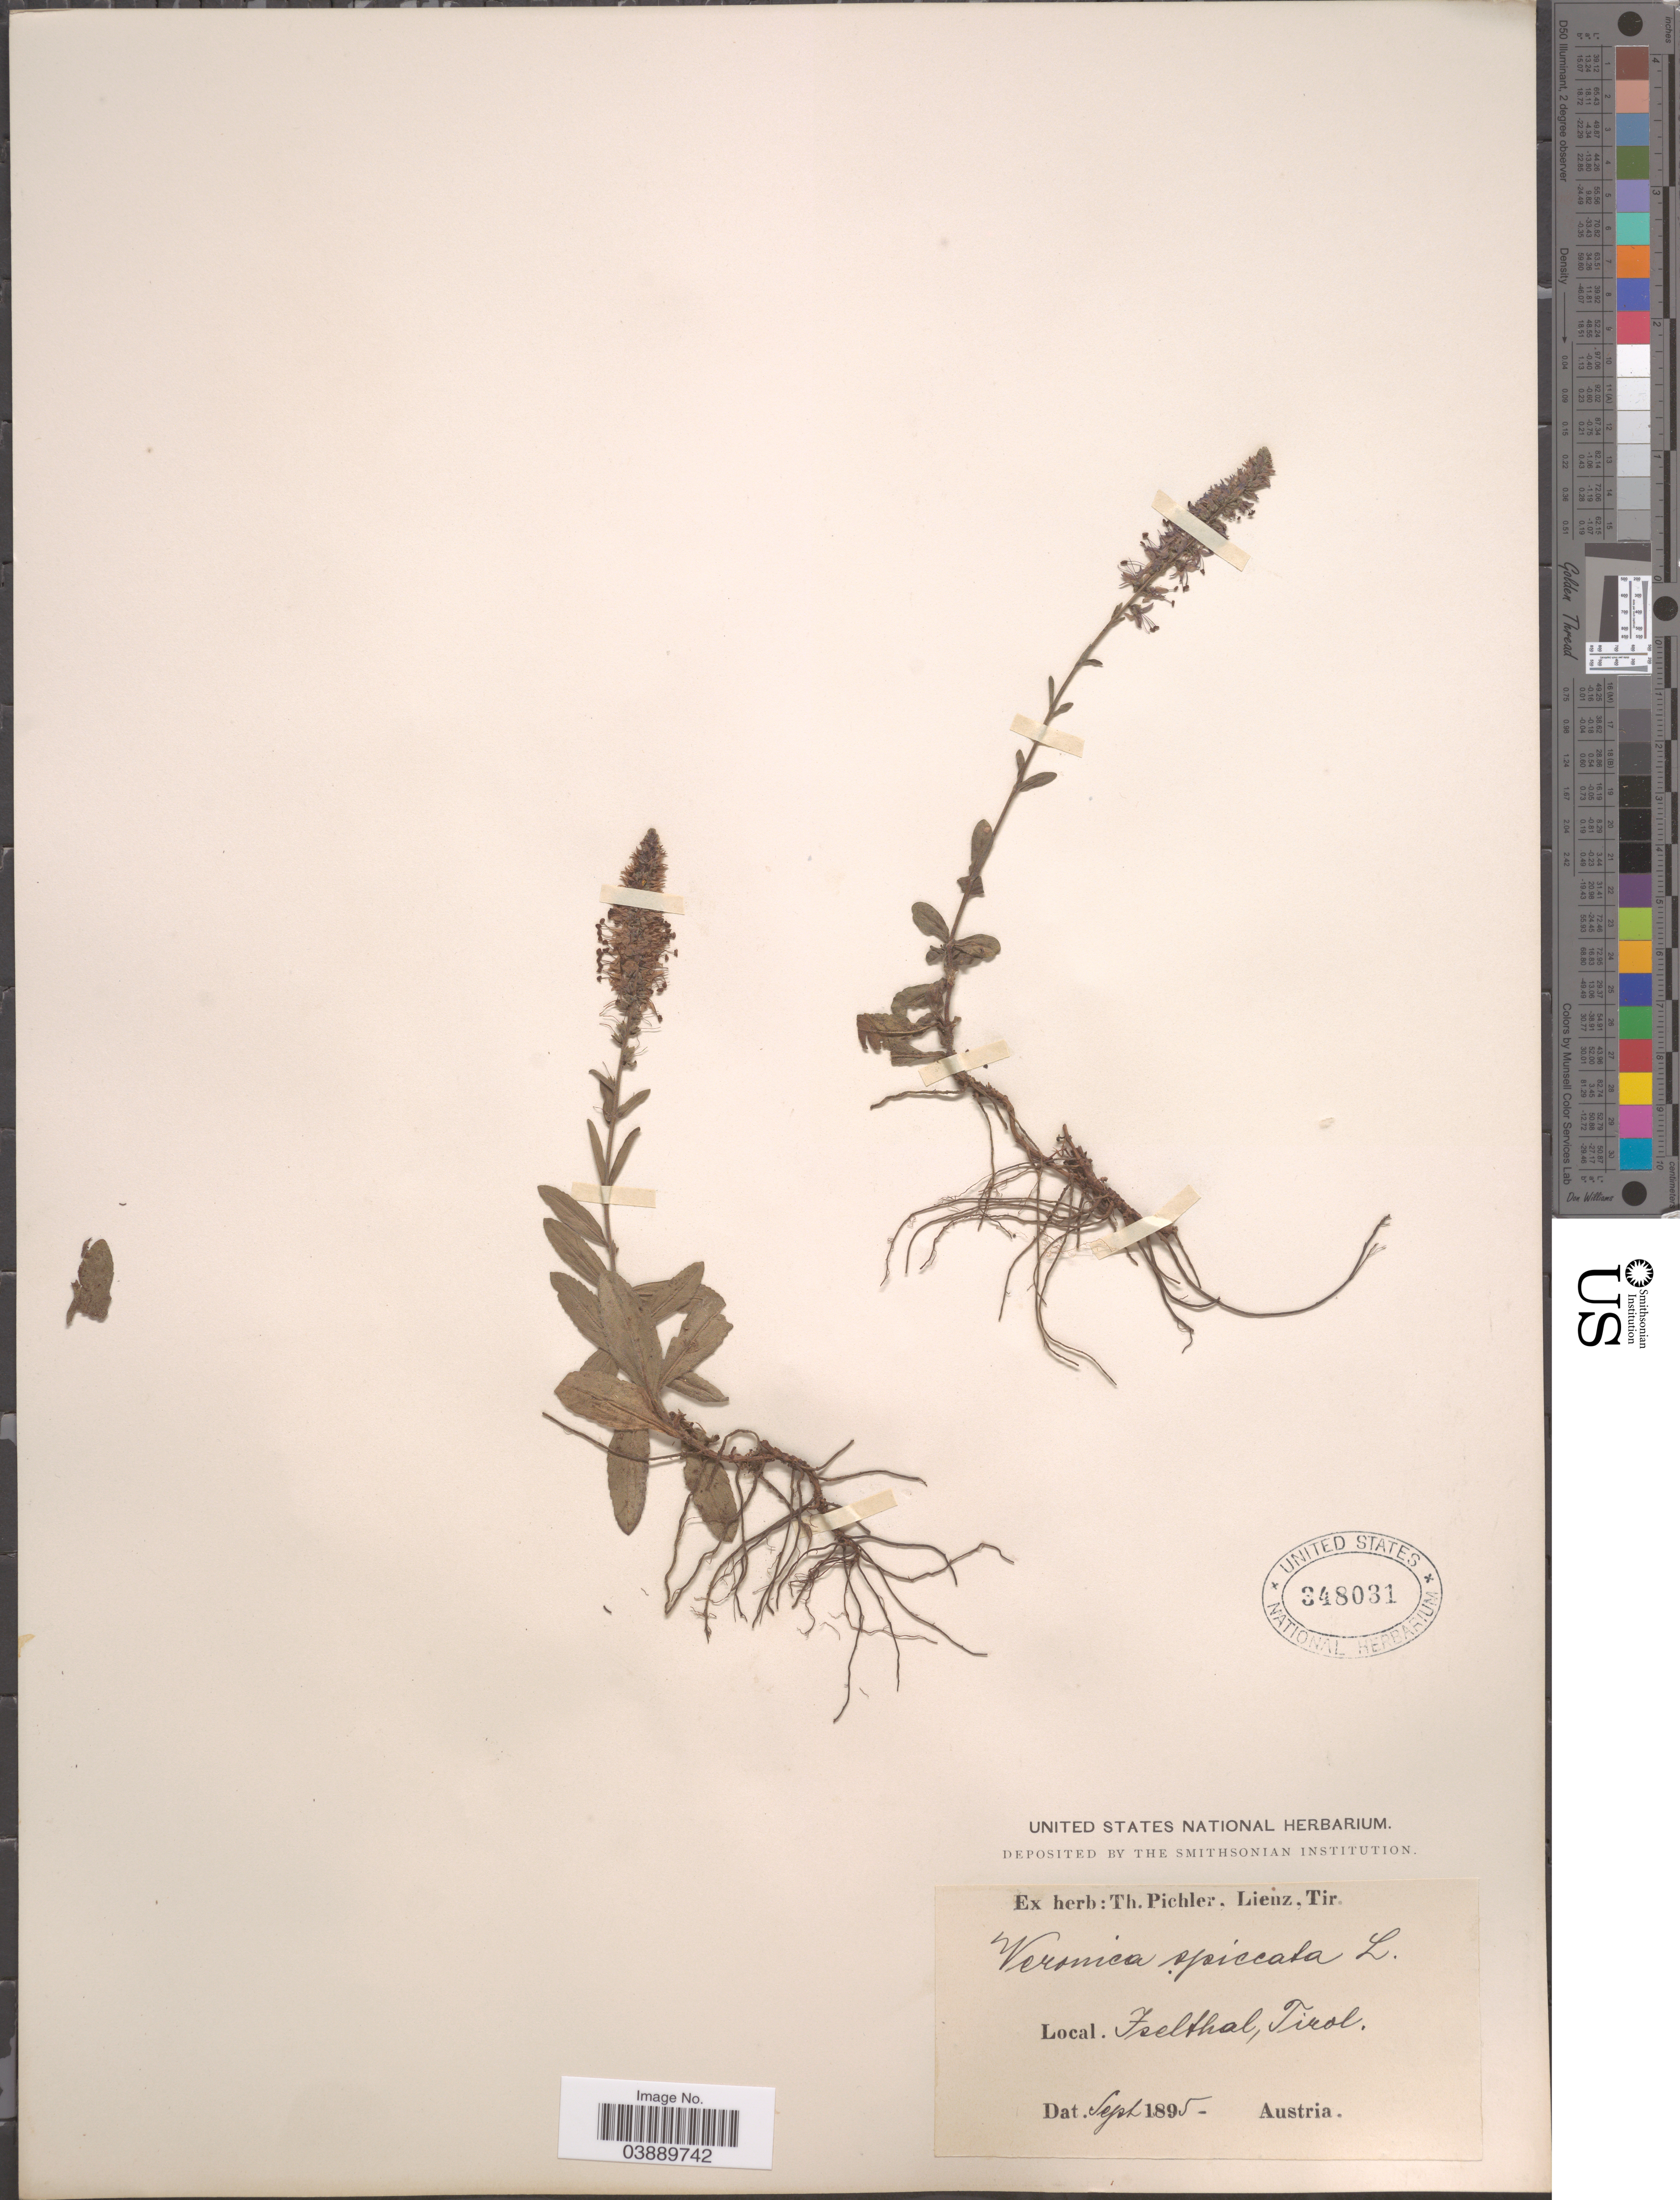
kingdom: Plantae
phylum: Tracheophyta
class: Magnoliopsida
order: Lamiales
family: Plantaginaceae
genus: Veronica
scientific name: Veronica spicata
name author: L.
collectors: ex herb. T. Pichler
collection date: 1895-09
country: Austria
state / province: Tirol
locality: Fselthal.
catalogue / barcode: US 348031